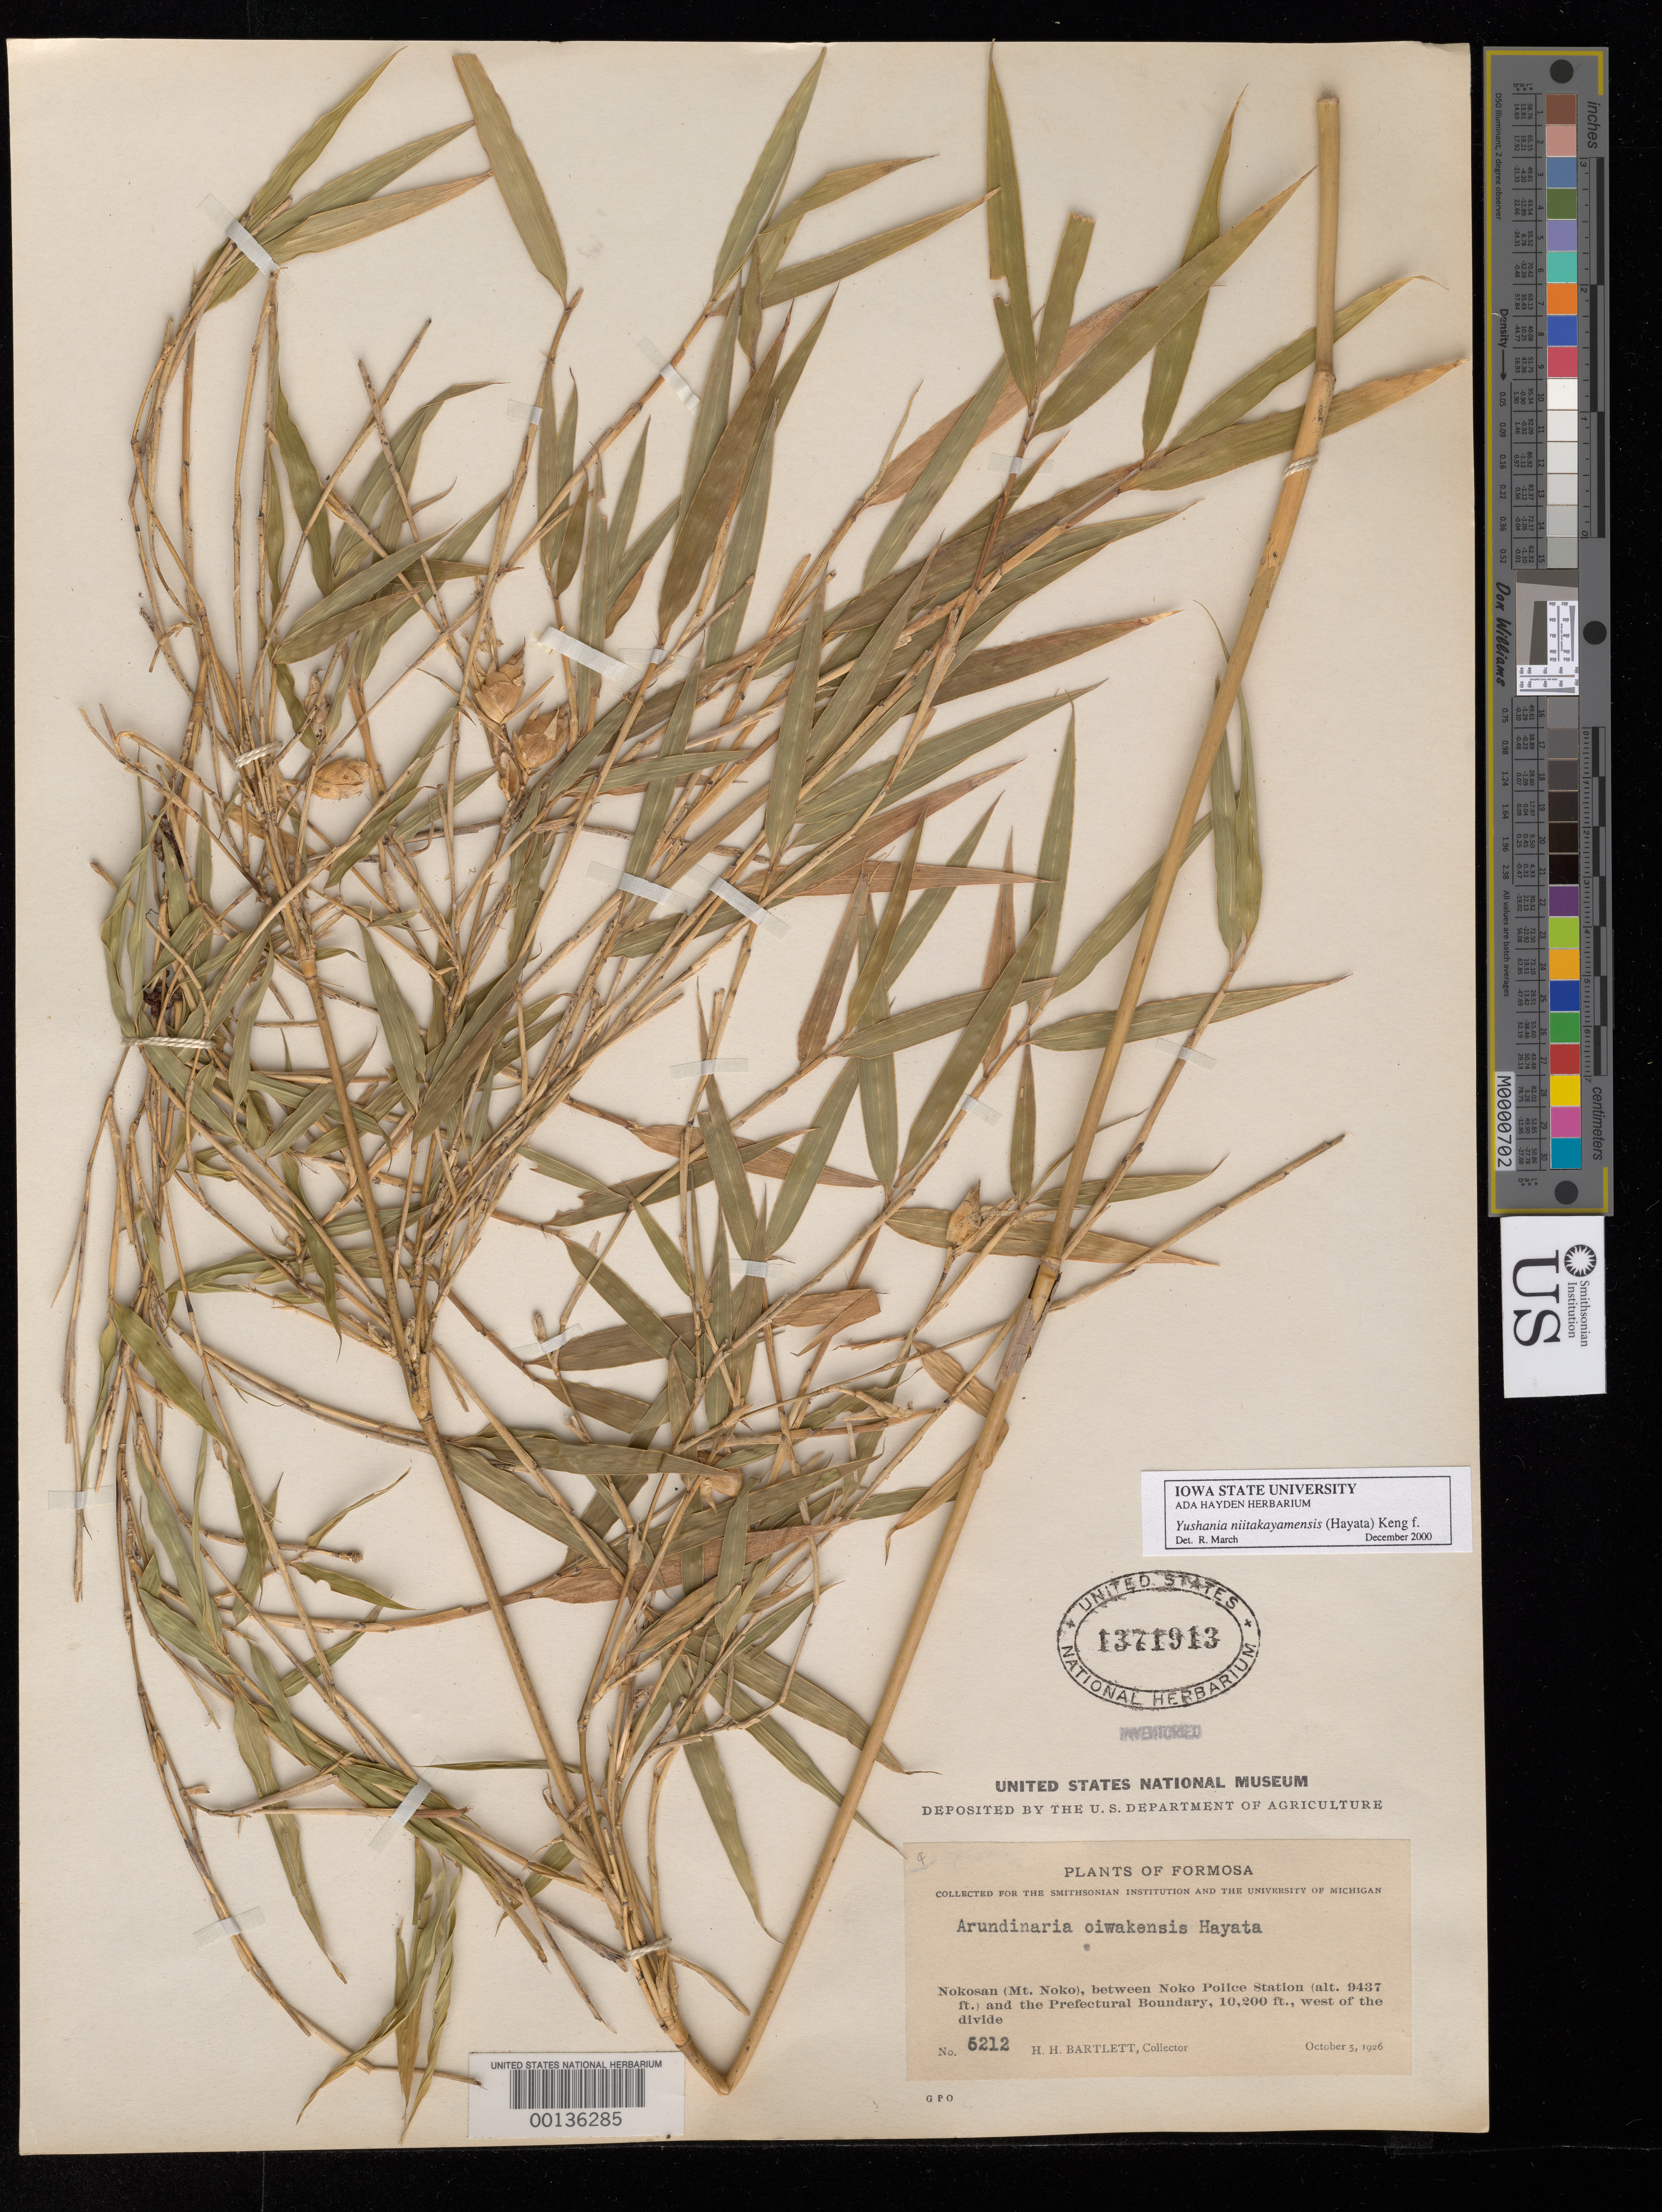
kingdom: Plantae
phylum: Tracheophyta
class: Liliopsida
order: Poales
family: Poaceae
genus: Yushania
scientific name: Yushania niitakayamensis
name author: (Hayata) Keng f.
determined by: March, R.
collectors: H. H. Bartlett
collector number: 5212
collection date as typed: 05 Oct 1926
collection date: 1926-10-05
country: Taiwan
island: Taiwan [Formosa]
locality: Nokosan, noko police stat./prefectural boundary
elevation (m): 2878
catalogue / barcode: US 1371913